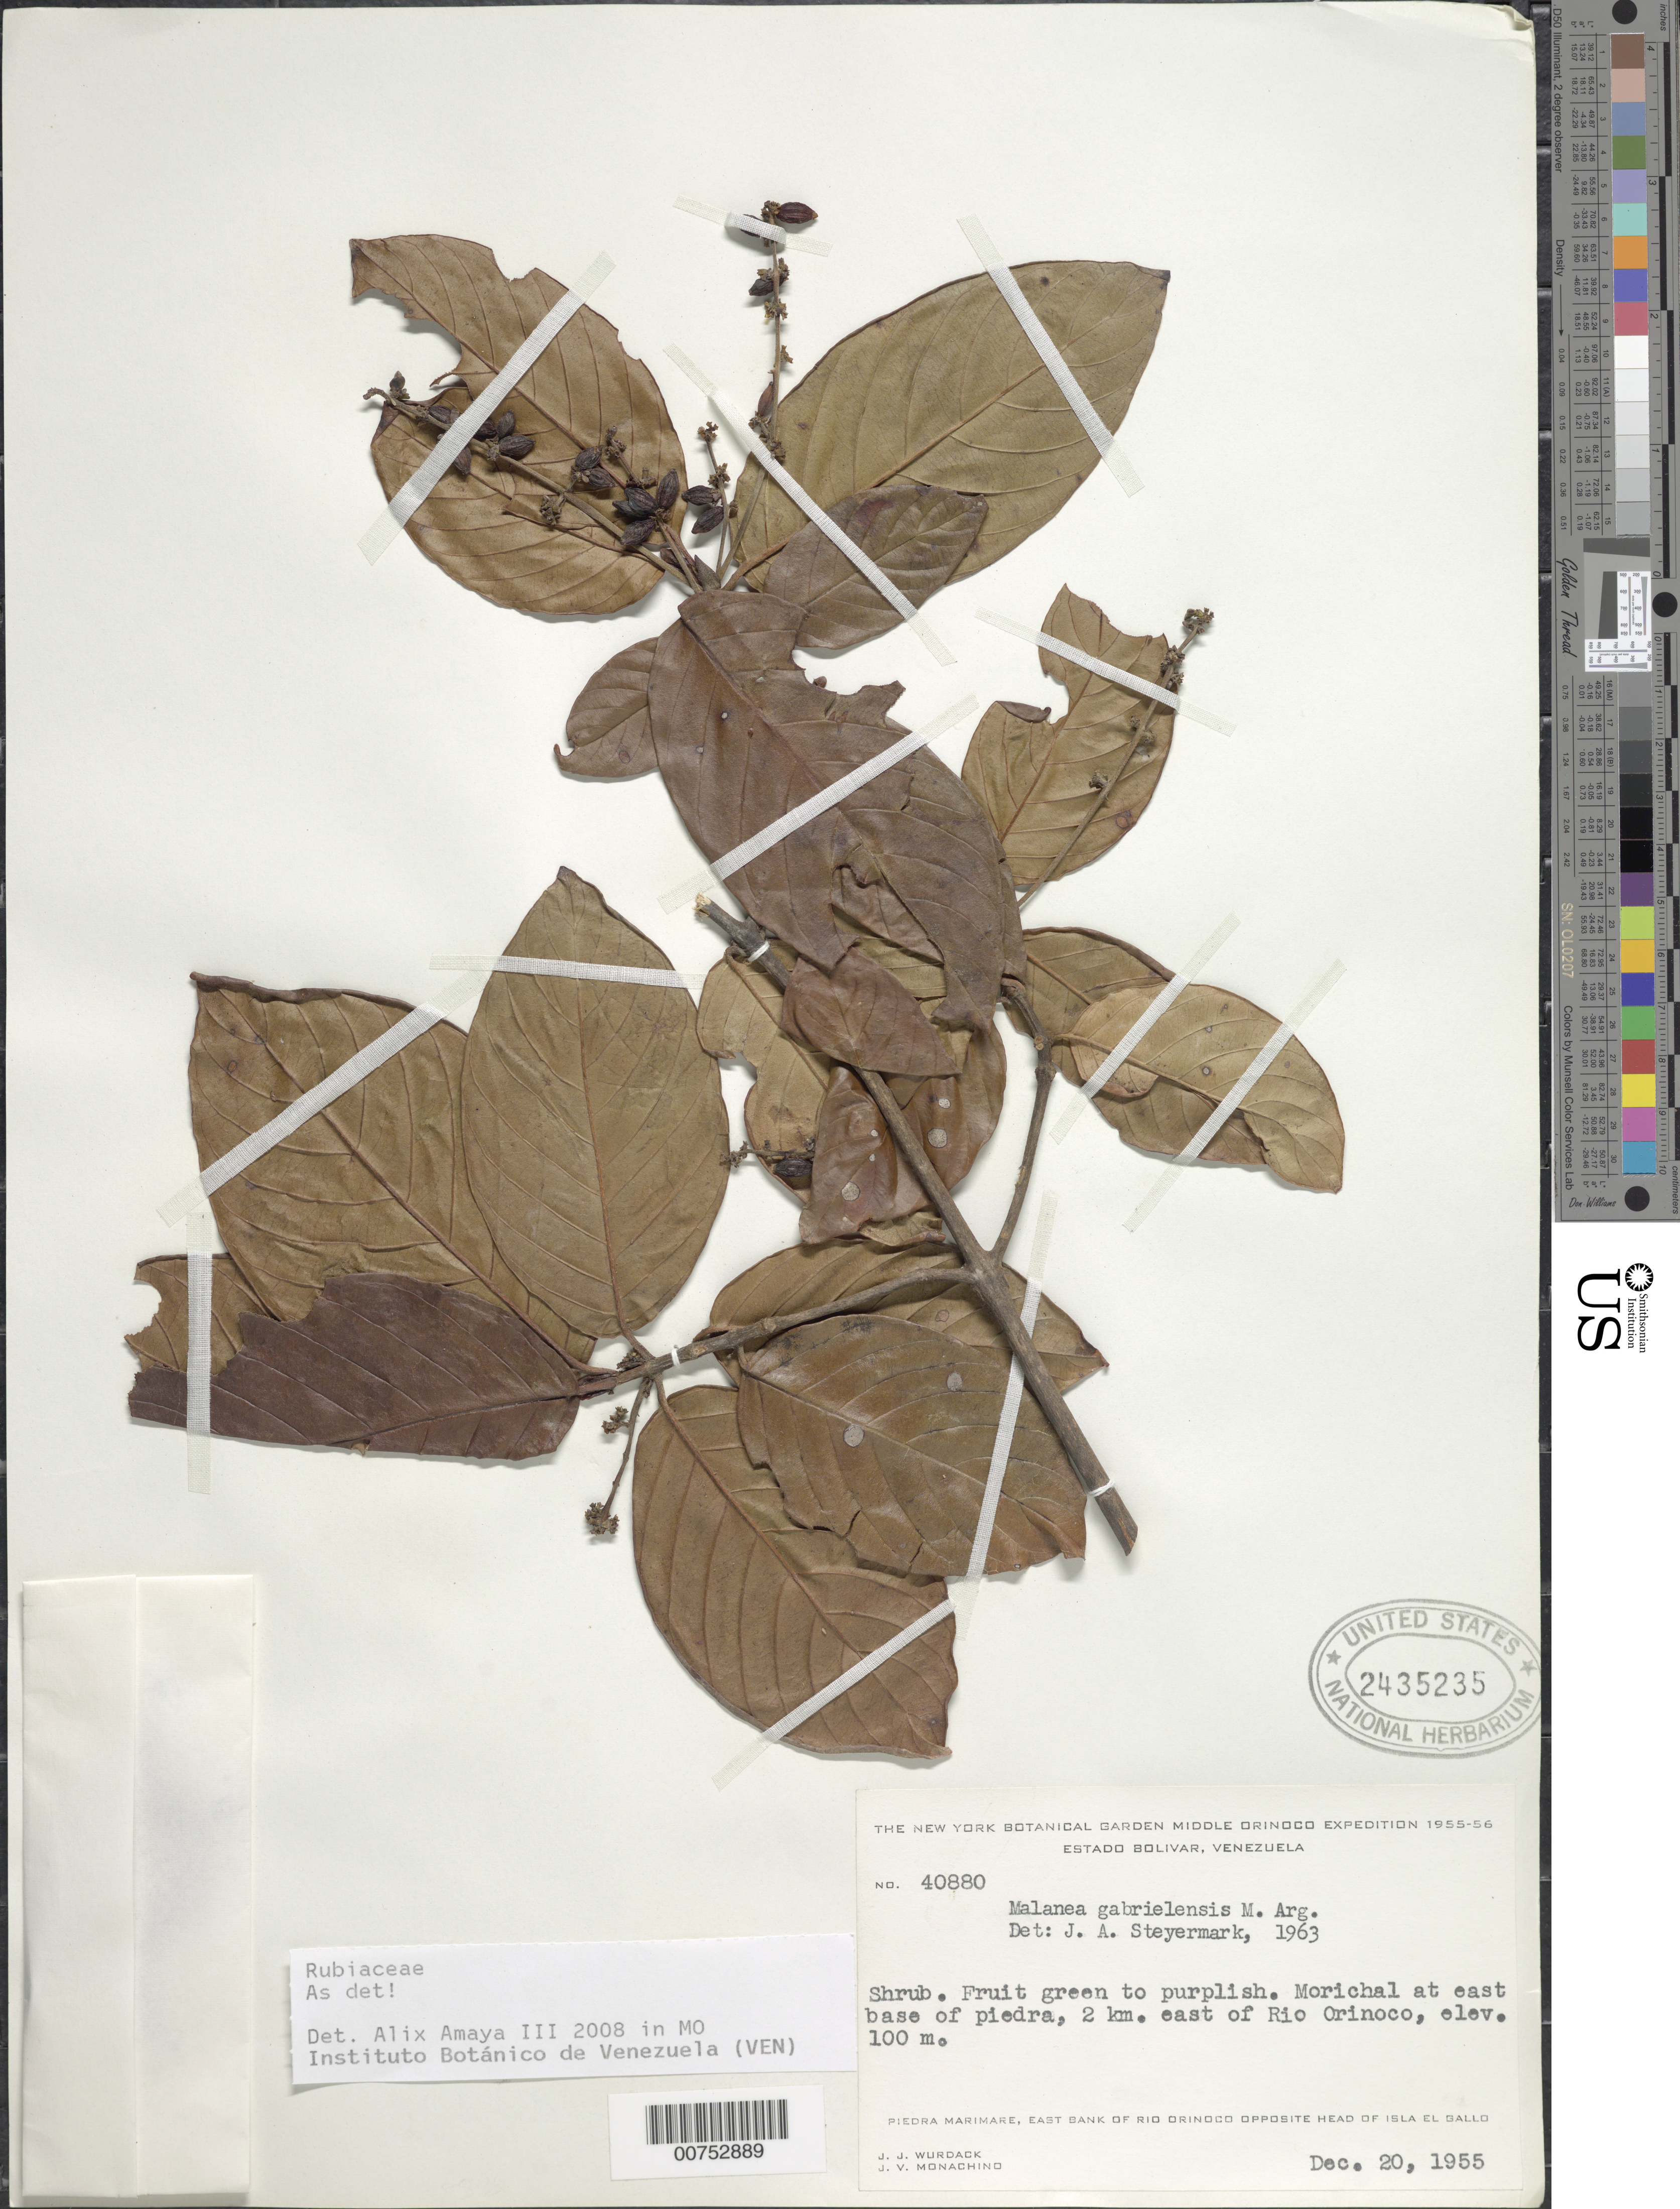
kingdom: Plantae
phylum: Tracheophyta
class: Magnoliopsida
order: Gentianales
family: Rubiaceae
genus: Malanea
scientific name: Malanea gabrielensis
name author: Müll. Arg.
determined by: Steyermark, Julian A., (VEN)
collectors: J. J. Wurdack & J. V. Monachino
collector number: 40880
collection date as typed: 20-Dec-55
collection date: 1955-12-20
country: Venezuela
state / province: Bolívar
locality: Piedra Marimare, E bank of Río Orinoco, opposite head of Isla El Gallo; east base of piedra, 2 km east of Río Orinoco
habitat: Morichal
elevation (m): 100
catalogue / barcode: US 2435235